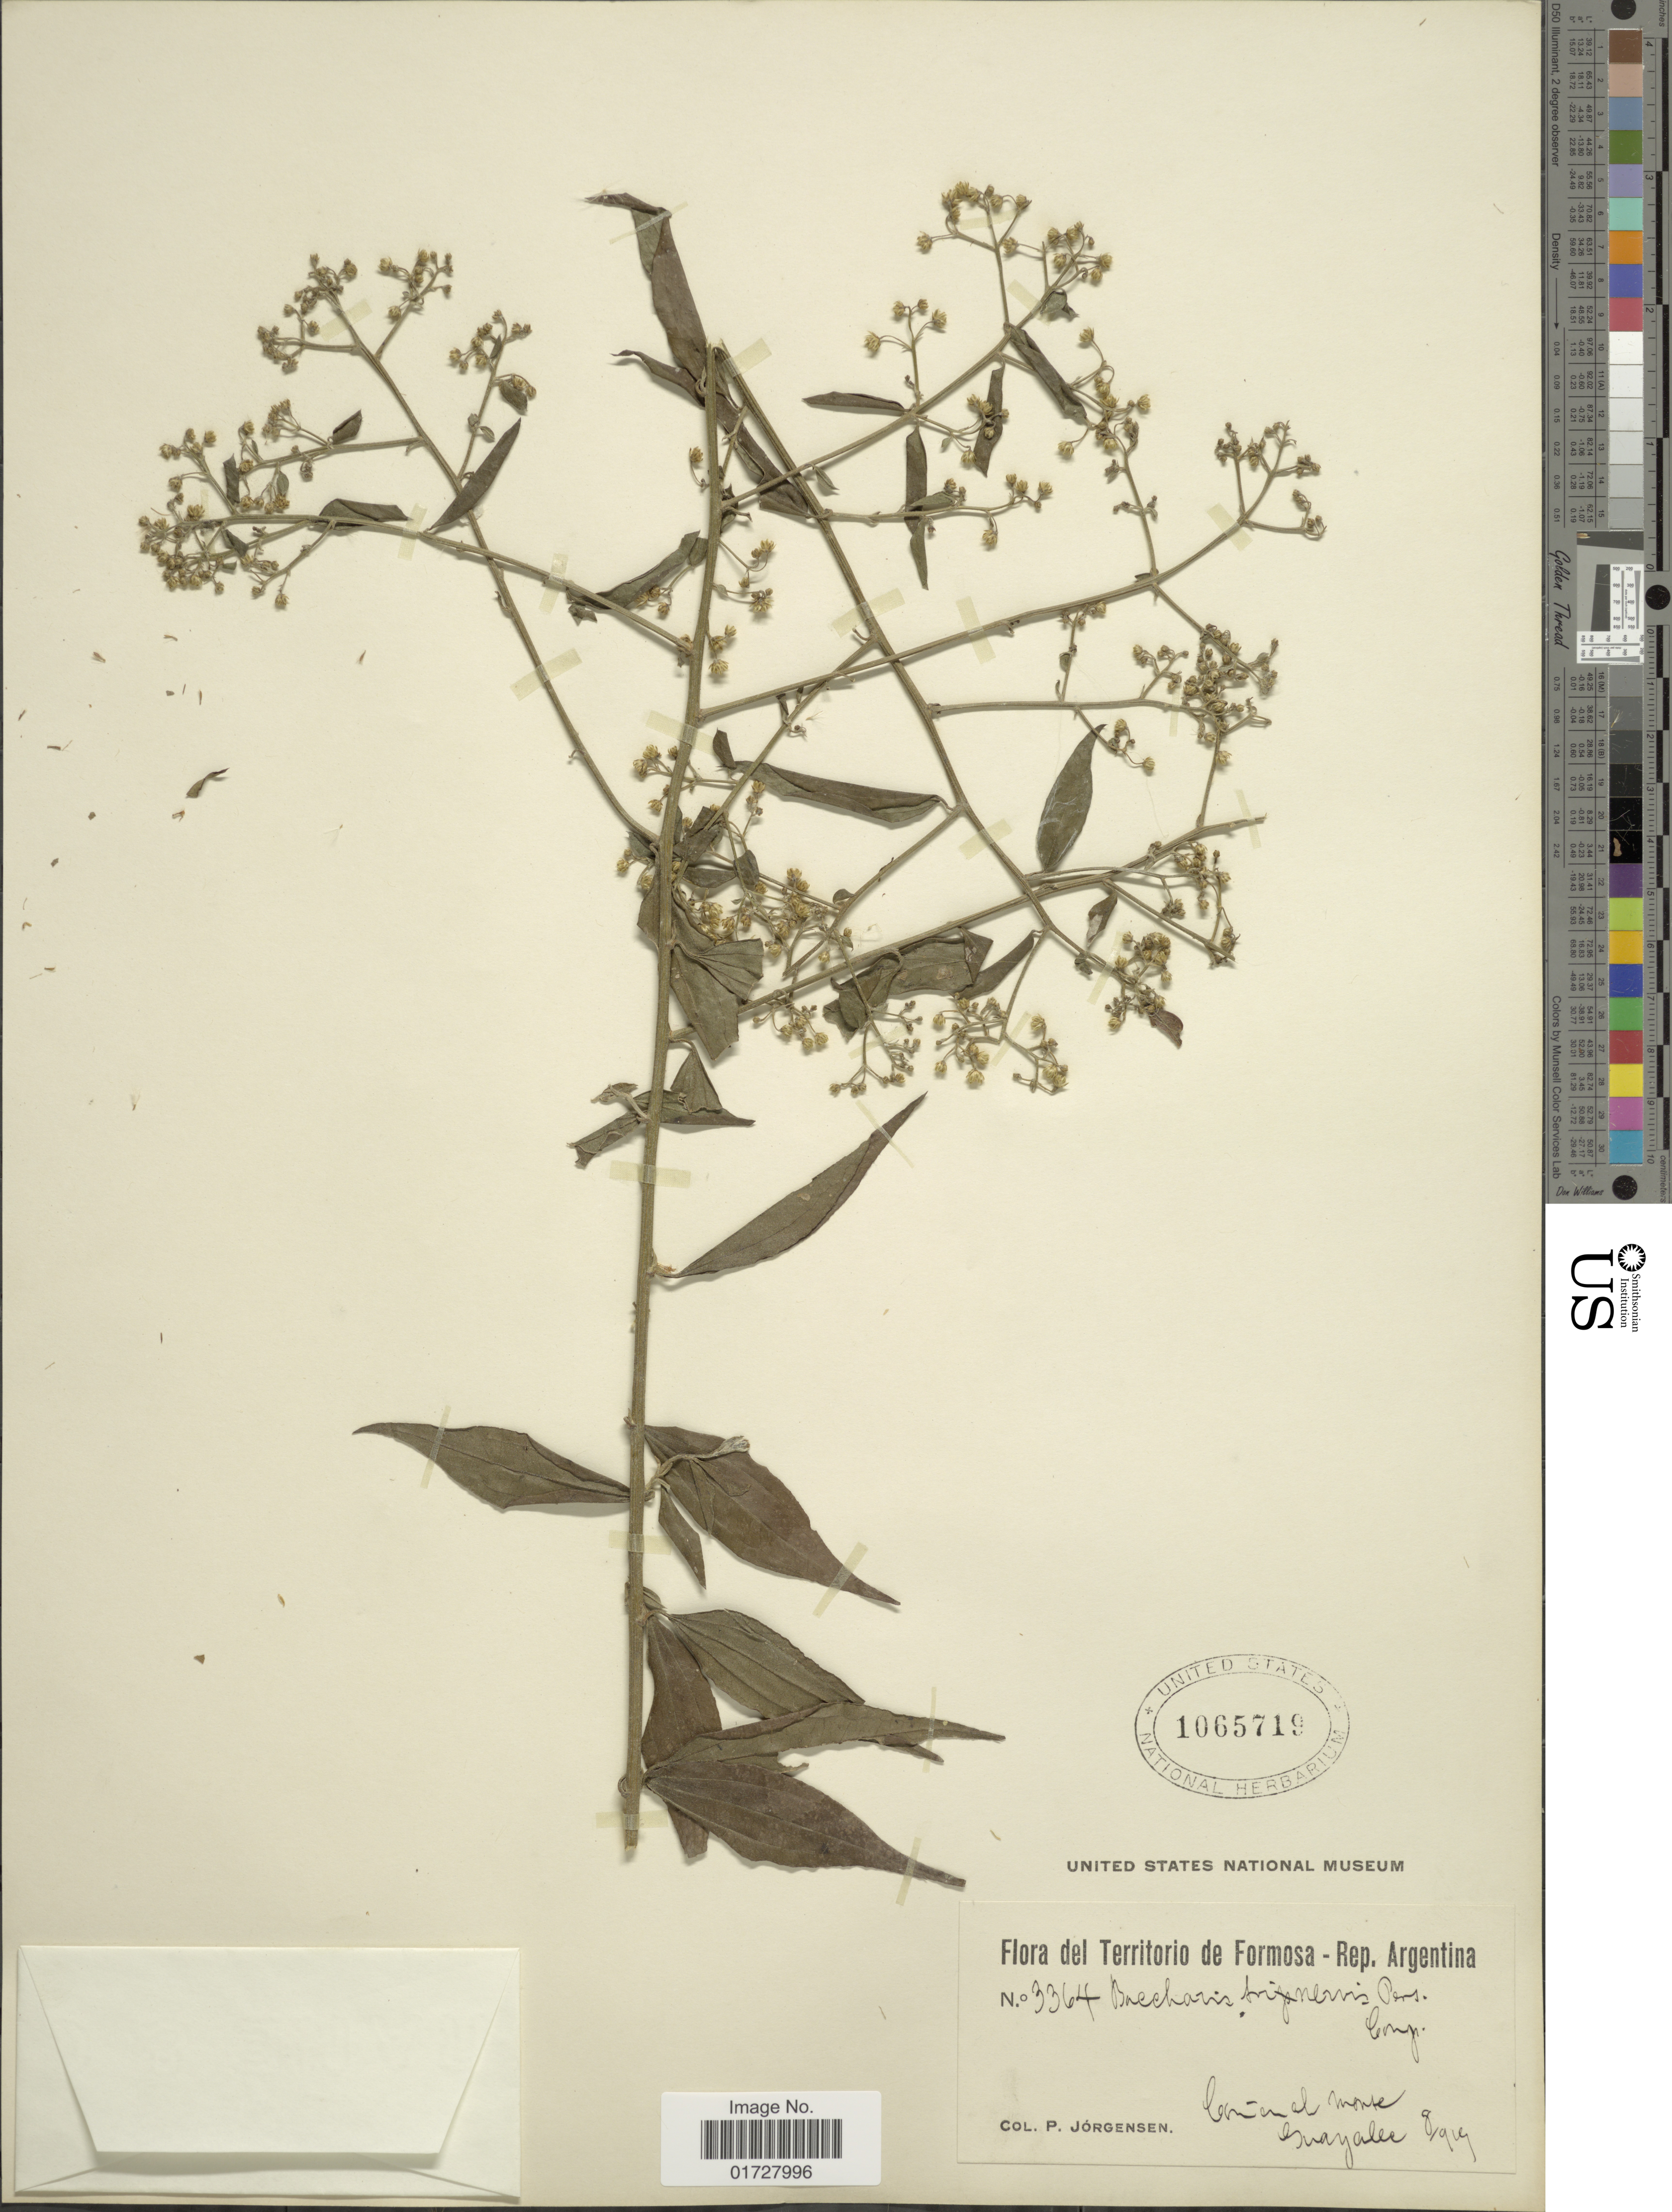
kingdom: Plantae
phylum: Tracheophyta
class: Magnoliopsida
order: Asterales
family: Asteraceae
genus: Baccharis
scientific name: Baccharis trinervis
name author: (Lam.) Pers.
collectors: P. Jörgensen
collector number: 3364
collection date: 1919-08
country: Argentina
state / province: Formosa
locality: Rep. Argentina, el norte Guayales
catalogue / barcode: US 1065719